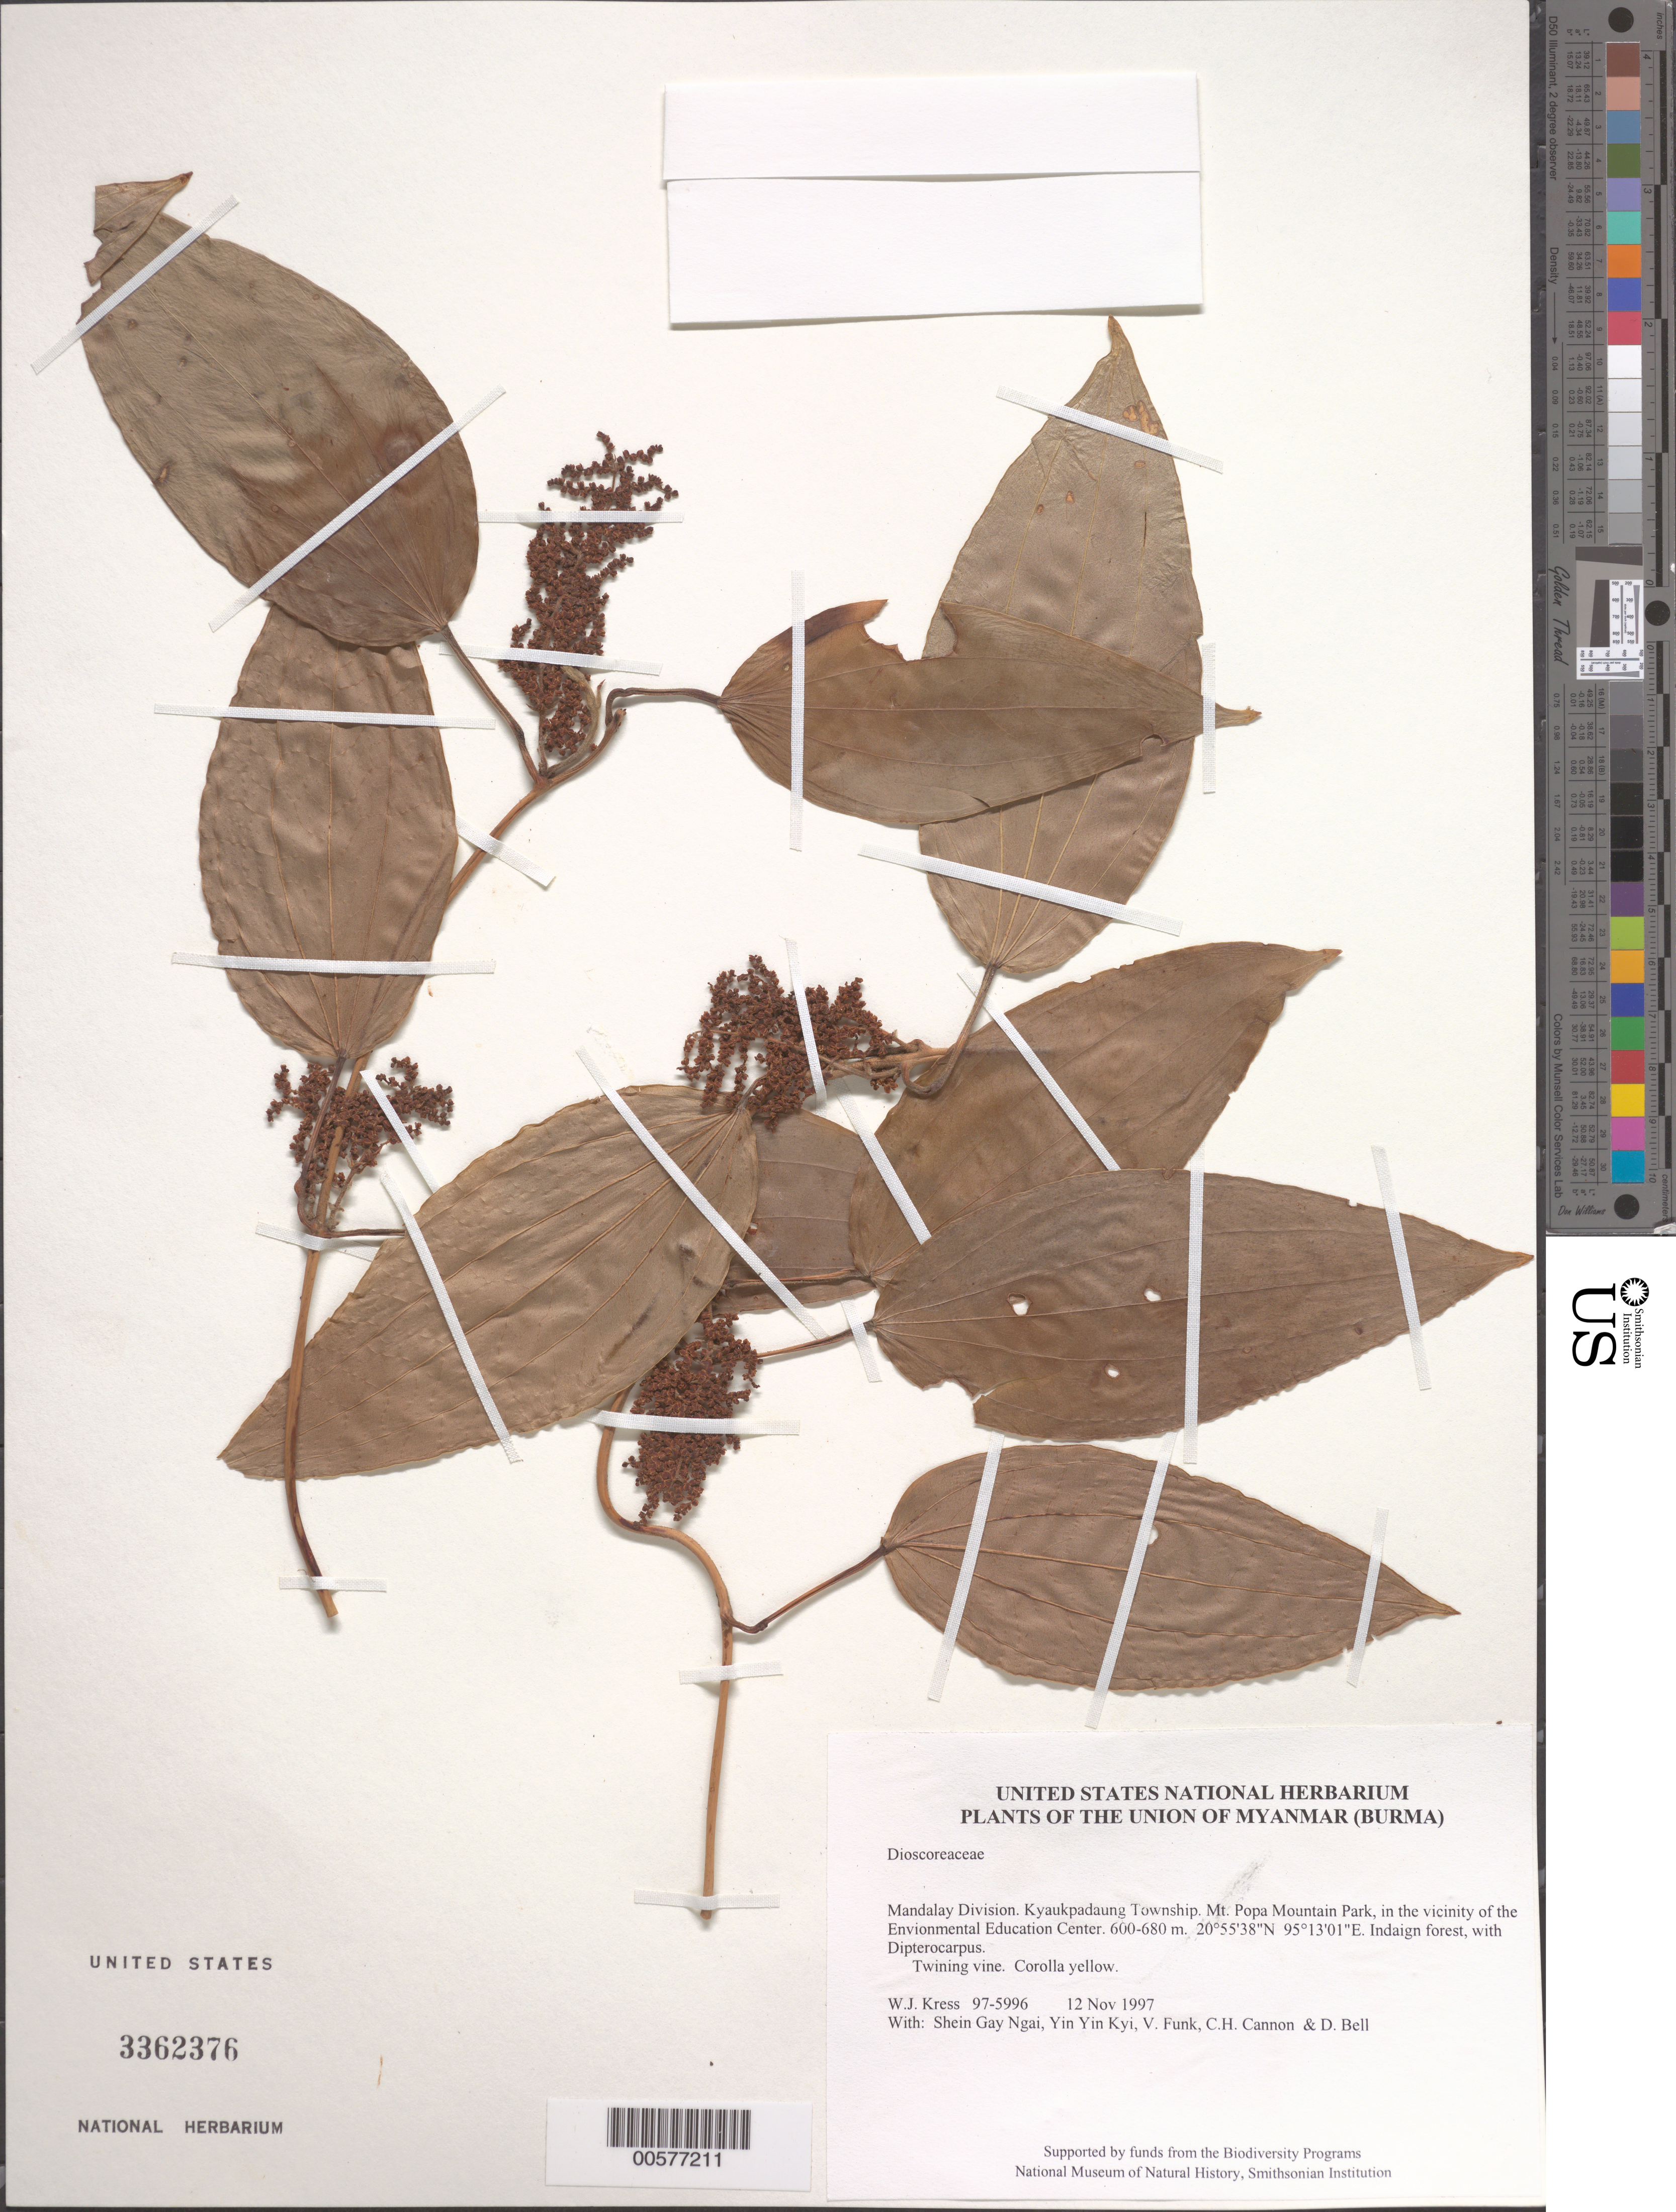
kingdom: Plantae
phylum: Tracheophyta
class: Liliopsida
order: Dioscoreales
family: Dioscoreaceae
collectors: W. J. Kress, Shein Gay Ngai, Yin Yin Kyi, V. Funk, C. H. Cannon & D. A. Bell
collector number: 97-5996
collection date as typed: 12 Nov 1997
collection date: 1997-11-12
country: Myanmar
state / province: Mandalay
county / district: Kyaukpadaung Township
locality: Mt. Popa Mountain Park, in the vicinity of the Envionmental Education Center.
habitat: Indaign forest, with Dipterocarpus.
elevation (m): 600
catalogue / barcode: US 3362376